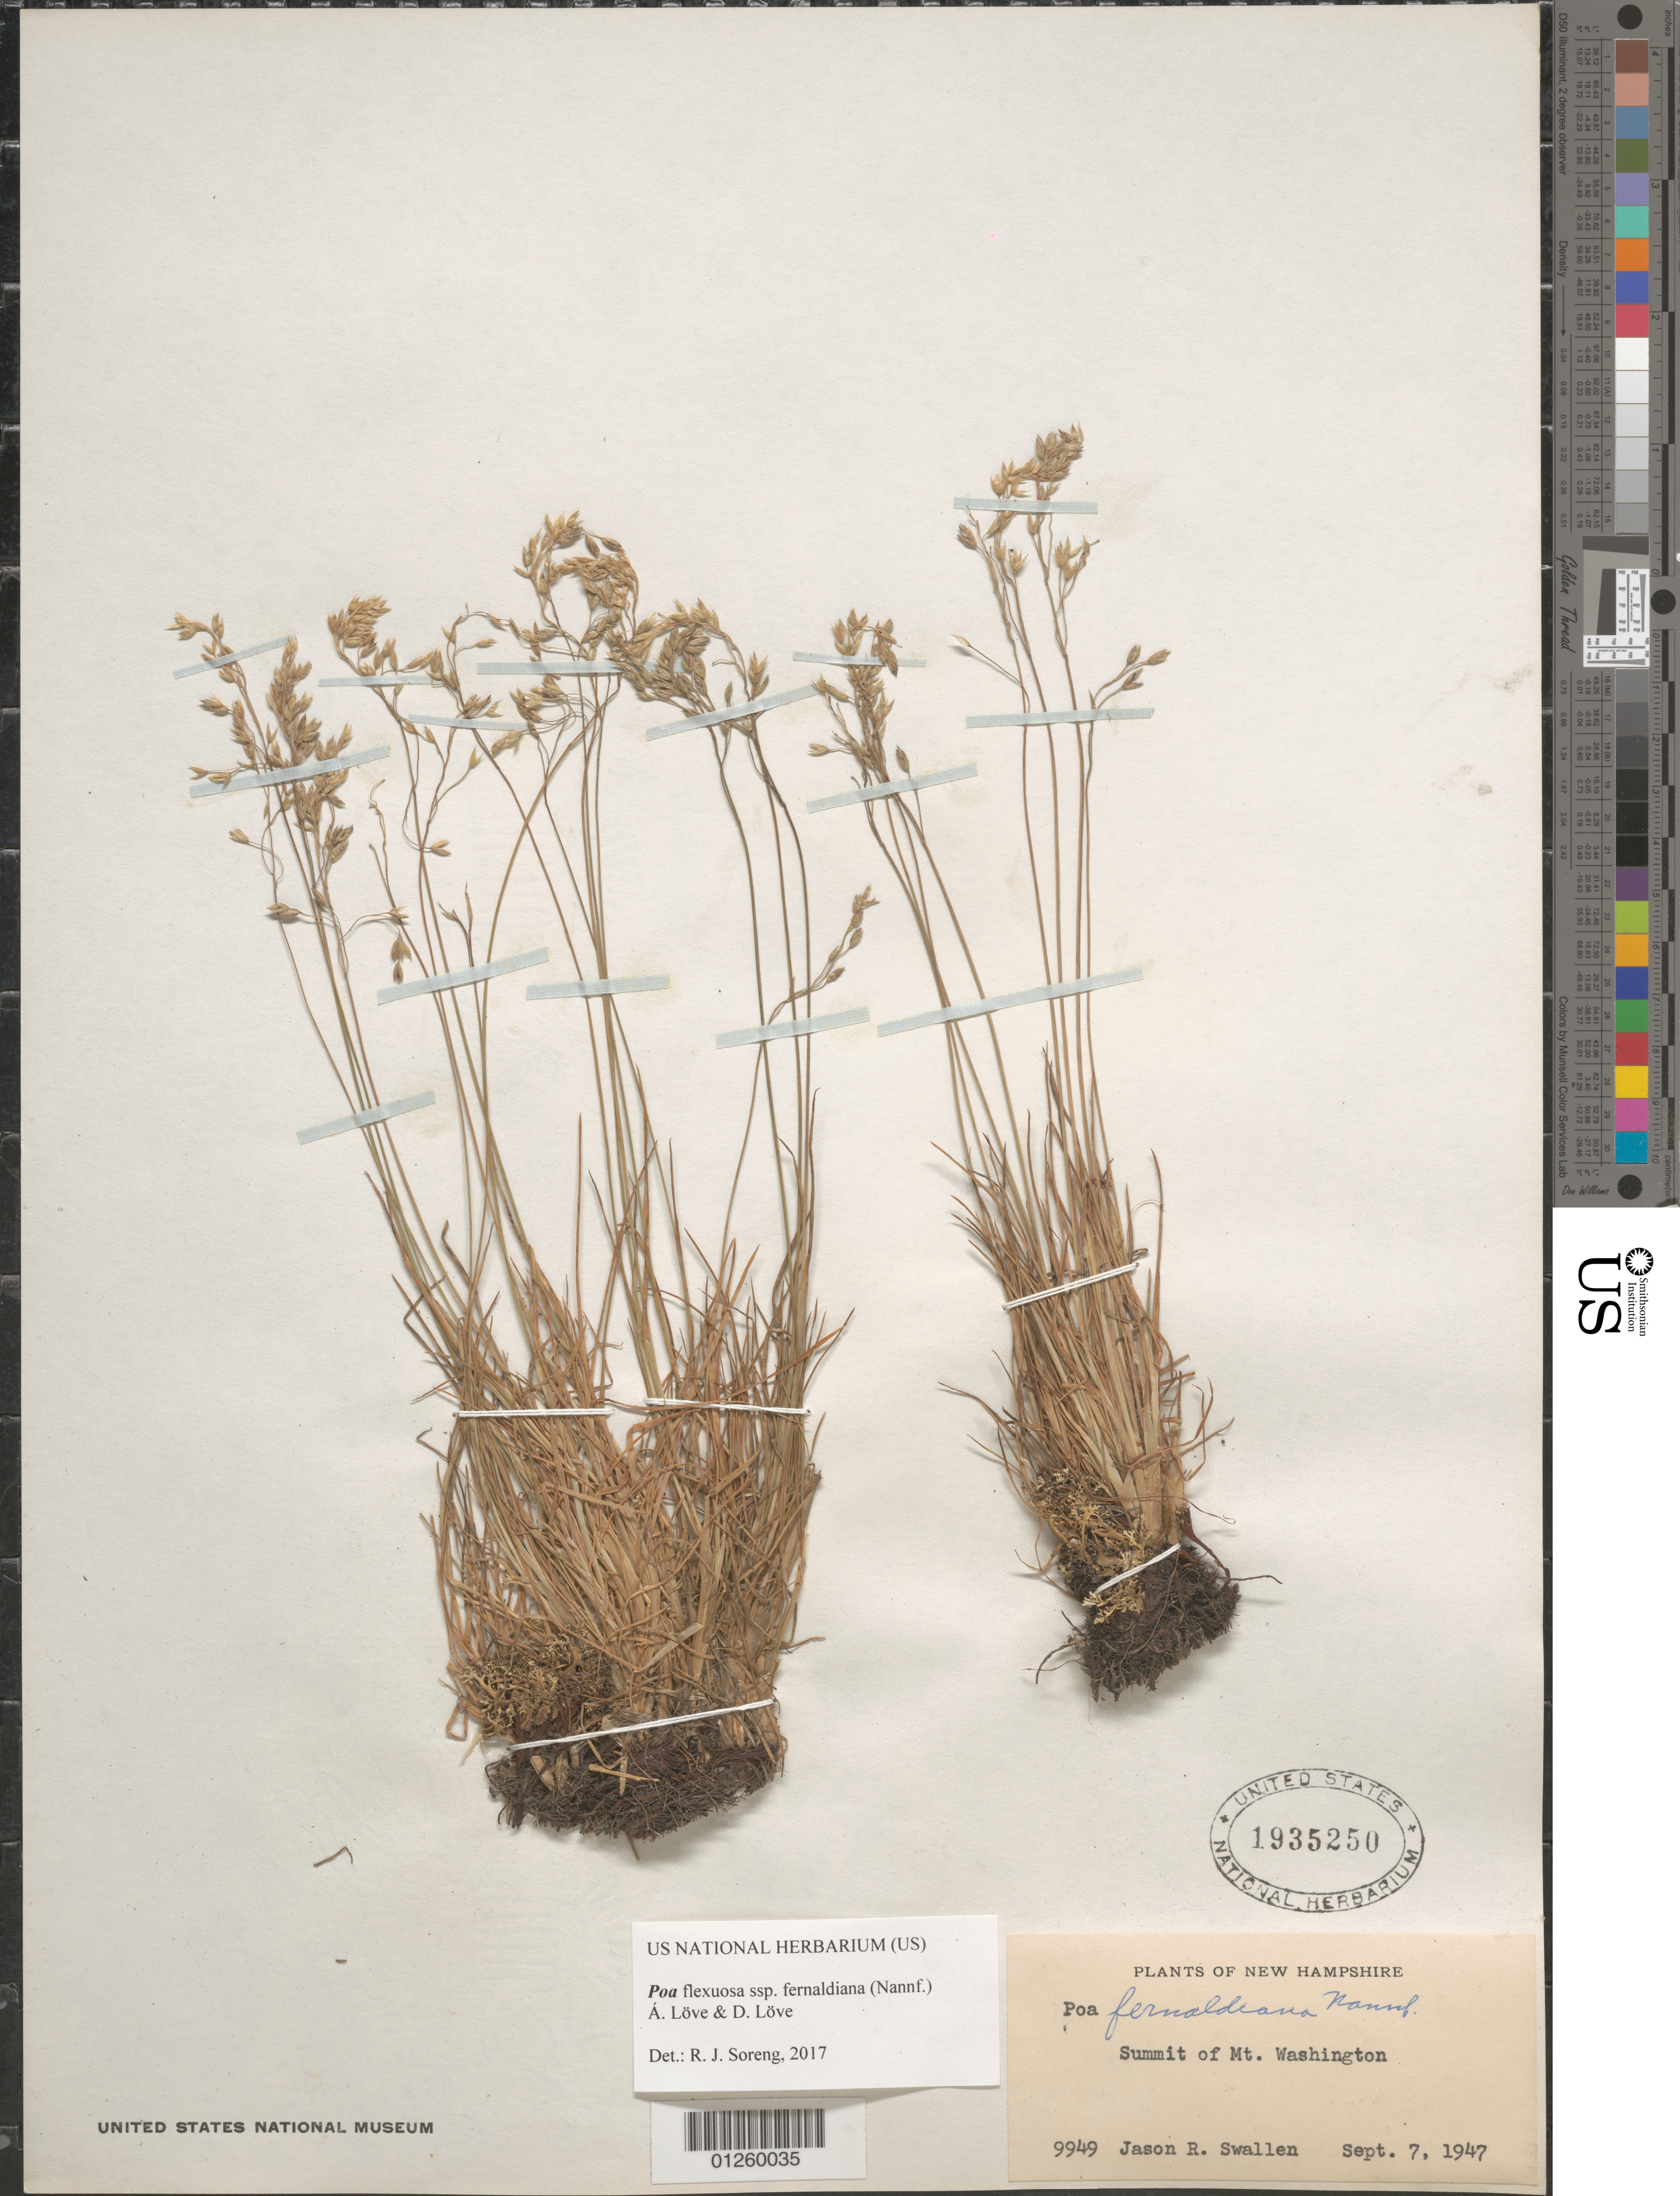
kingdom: Plantae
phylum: Tracheophyta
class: Liliopsida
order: Poales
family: Poaceae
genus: Poa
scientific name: Poa flexuosa Sm. subsp. fernaldiana (Nannf.) Á. Löve & D. Löve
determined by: Soreng, Robert J., Research Associate (BOT), Smithsonian Institution - National Museum of Natural History (UNITED STATES)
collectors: J. R. Swallen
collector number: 9949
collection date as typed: Sept. 7, 1947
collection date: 1947-09-07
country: United States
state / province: New Hampshire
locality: Summit of Mt. Washington.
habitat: Summit of Mt. Washington.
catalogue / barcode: US 1935250